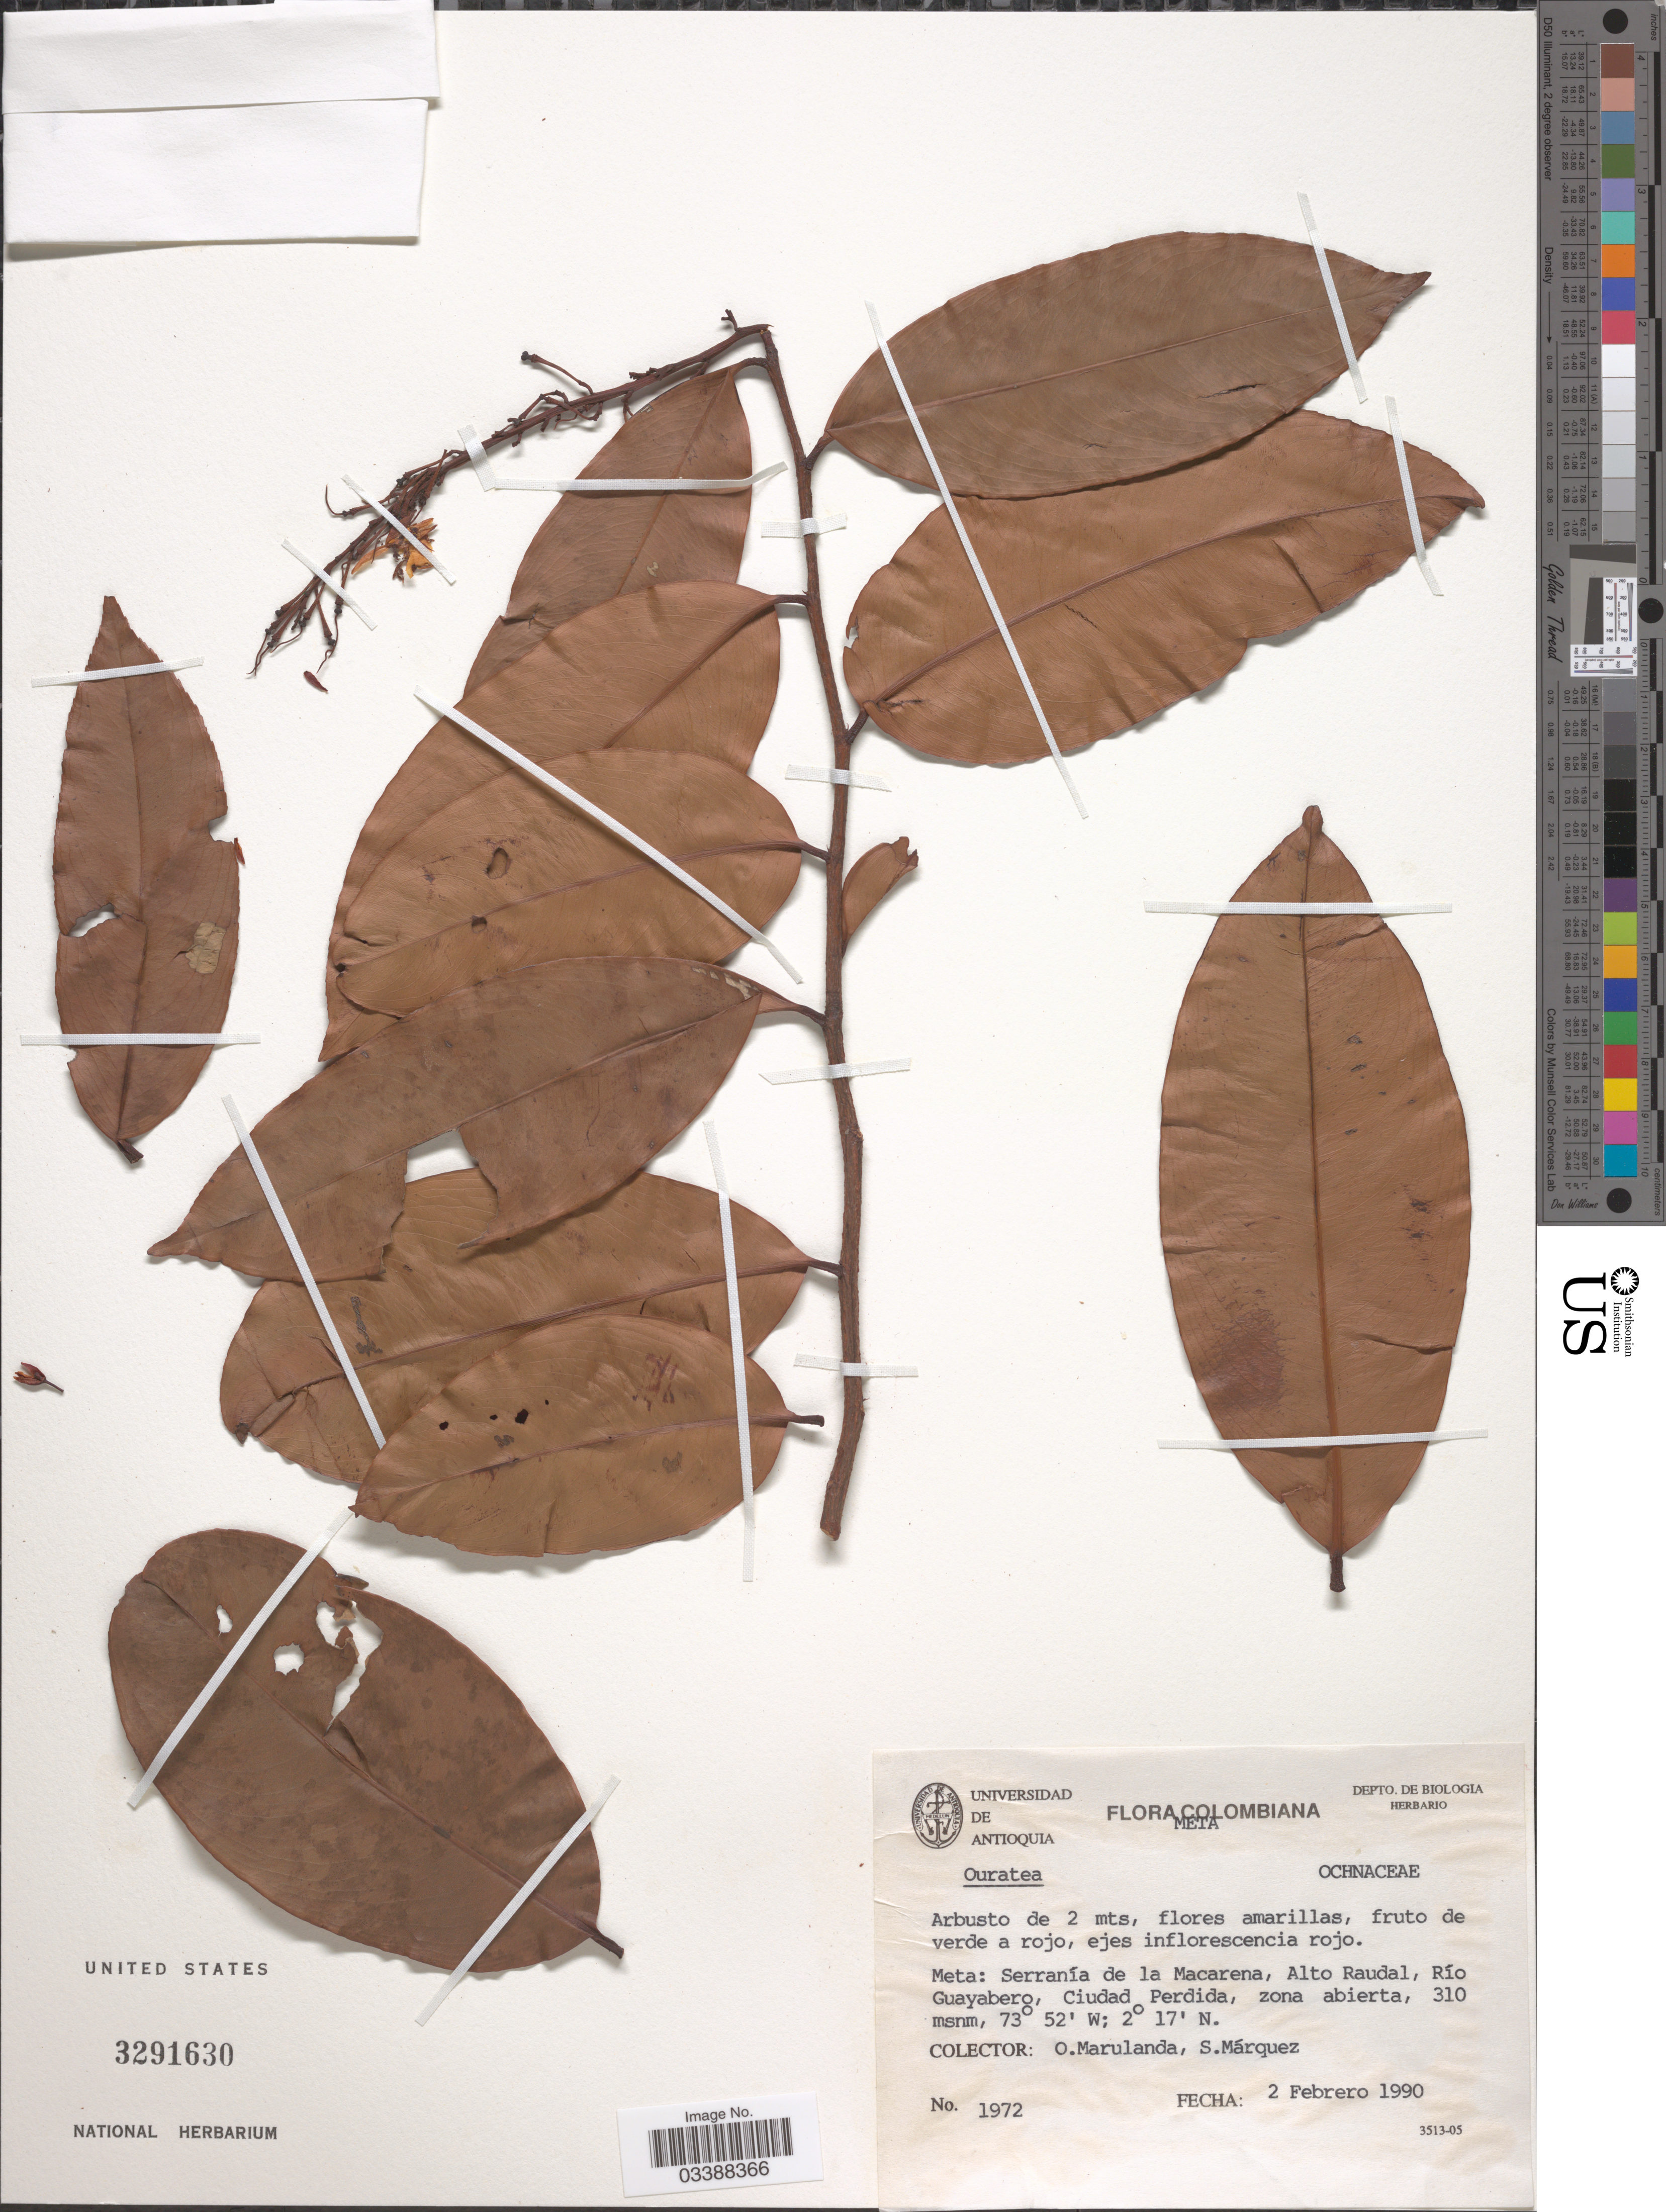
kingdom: Plantae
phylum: Tracheophyta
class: Magnoliopsida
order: Malpighiales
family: Ochnaceae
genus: Ouratea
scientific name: Ouratea sp.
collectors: O. Marulanda & S. Márquez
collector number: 1972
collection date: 1990-02-02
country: Colombia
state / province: Meta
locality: Serranía de la Macarena, Alto Raudal, Río Guayabero, Ciudad Perdida, zona abierta.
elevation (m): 310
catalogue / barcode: US 3291630